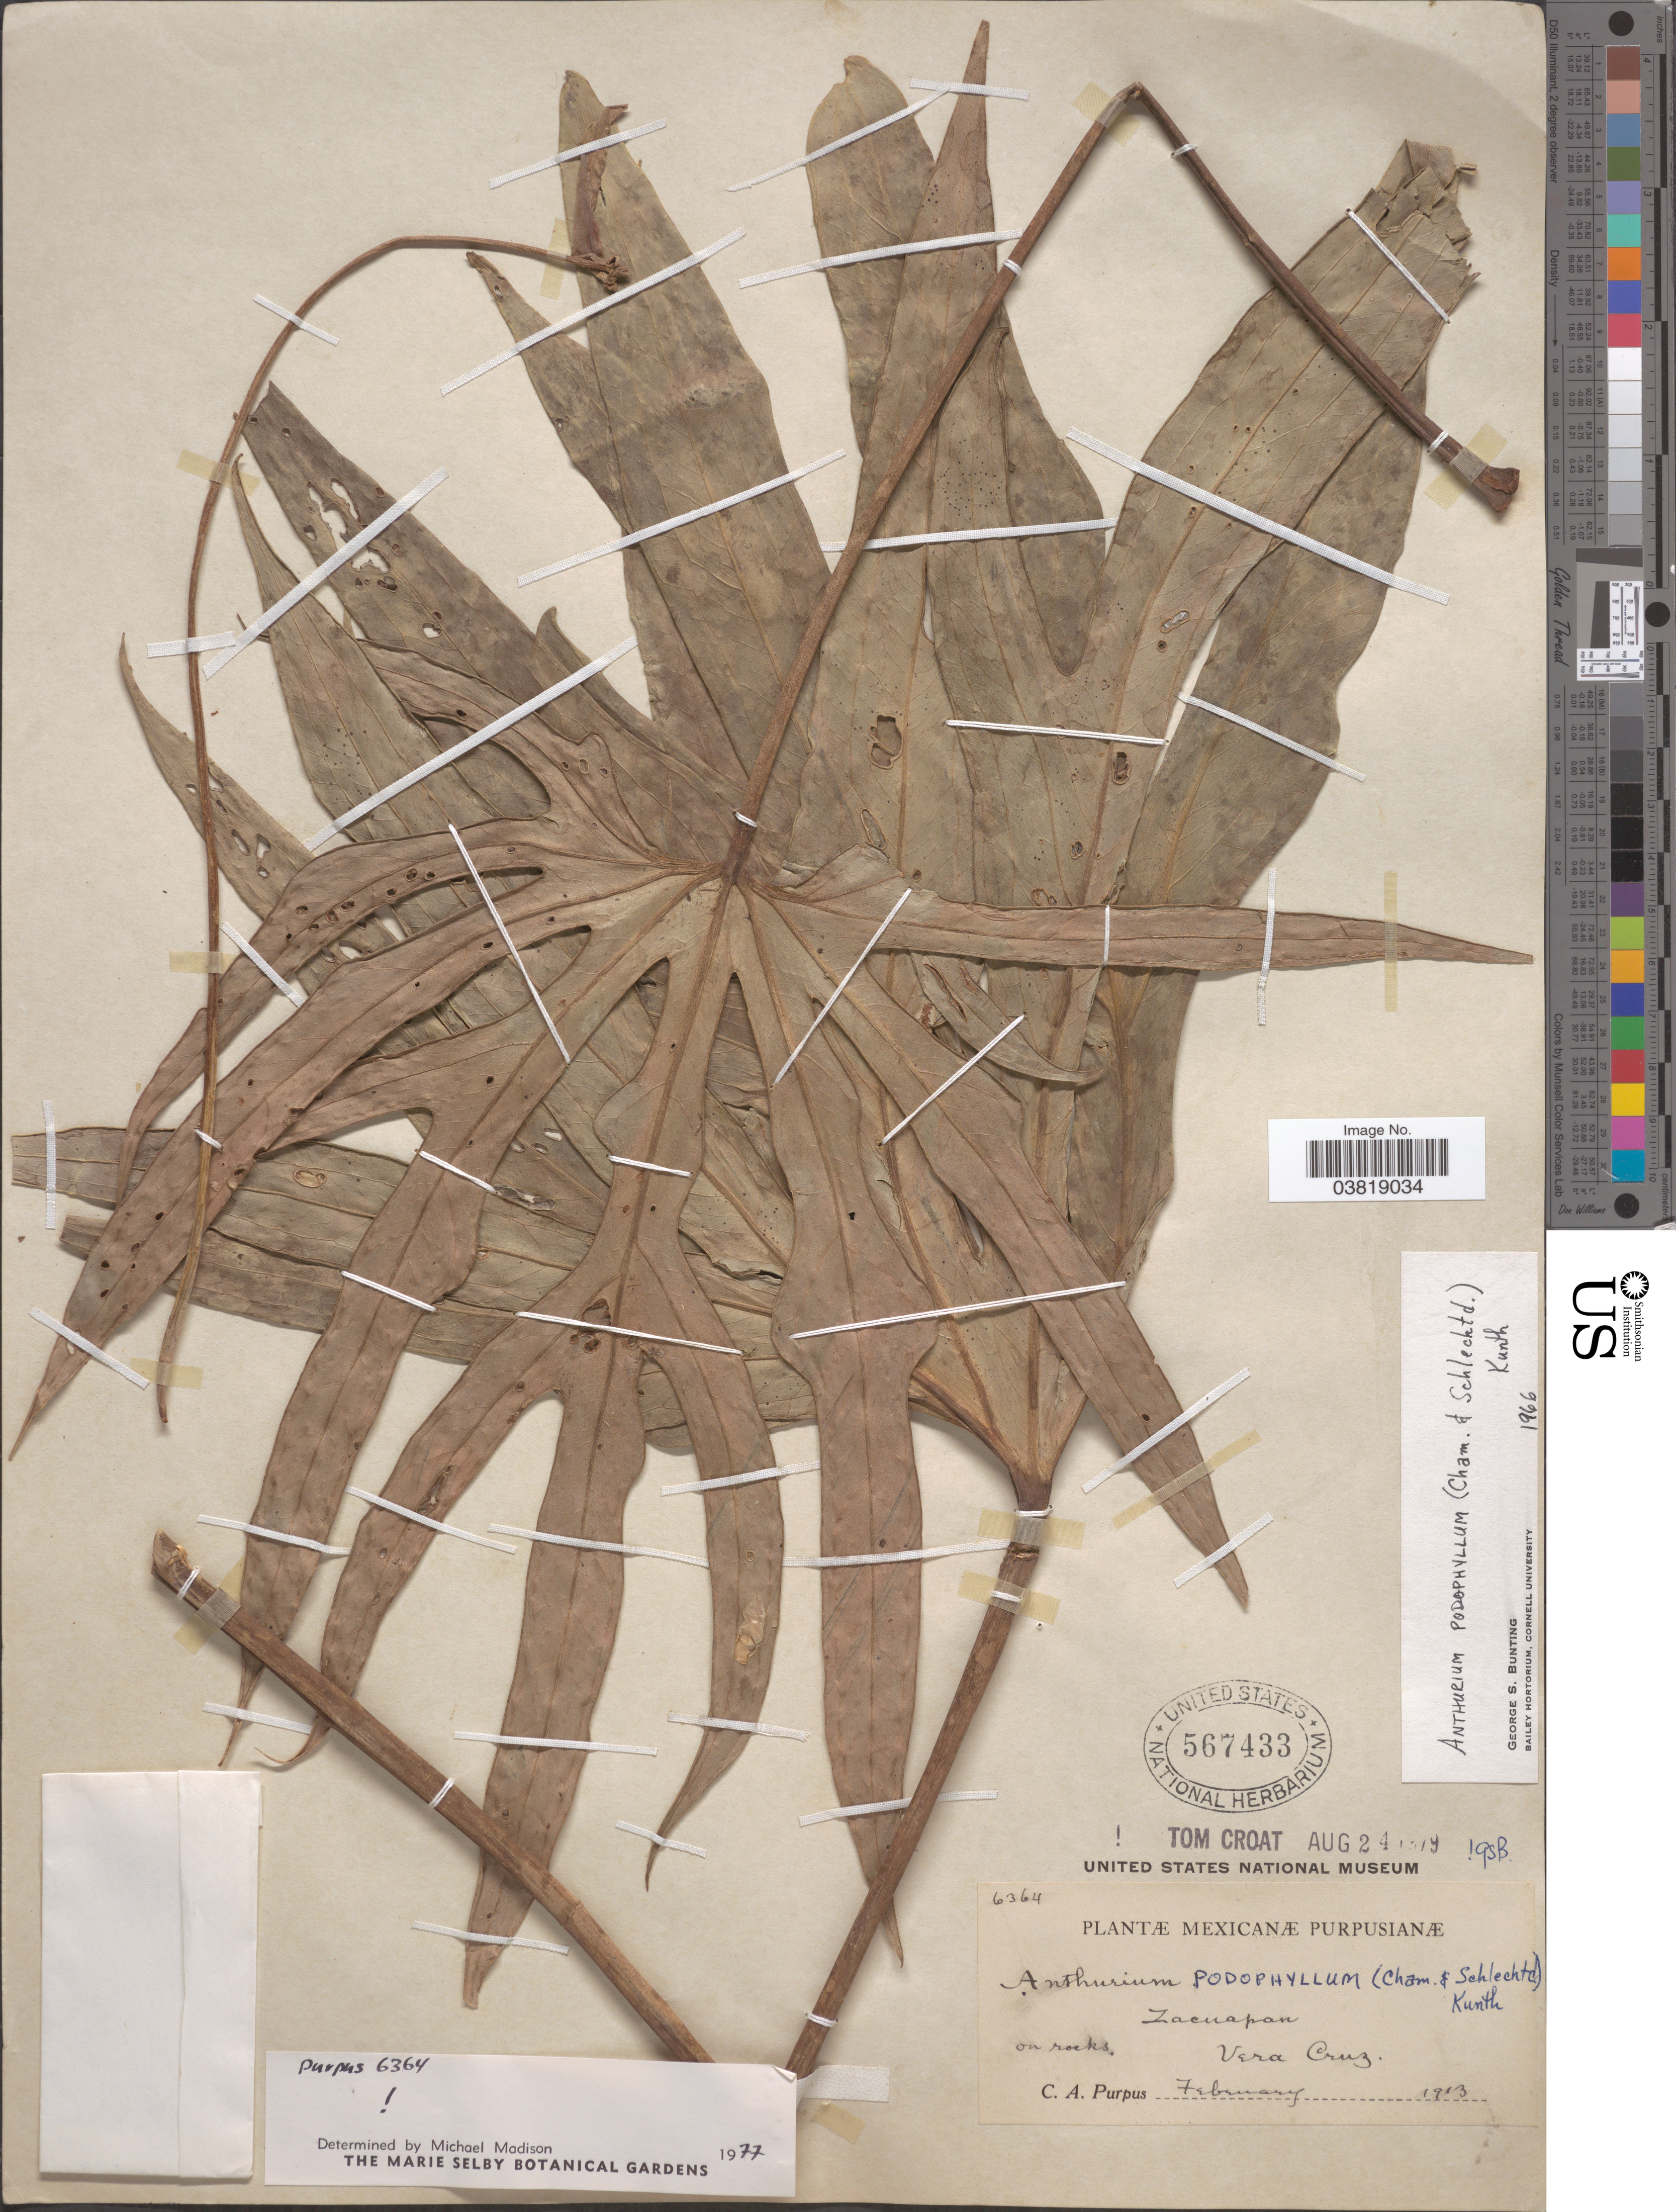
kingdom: Plantae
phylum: Tracheophyta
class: Liliopsida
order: Alismatales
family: Araceae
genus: Anthurium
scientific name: Anthurium podophyllum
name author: (Cham. & Schltdl.) Kunth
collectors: C. A. Purpus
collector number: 6364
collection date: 1913-02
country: Mexico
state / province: Veracruz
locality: Zacuapan. Vera Cruz.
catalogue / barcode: US 567433